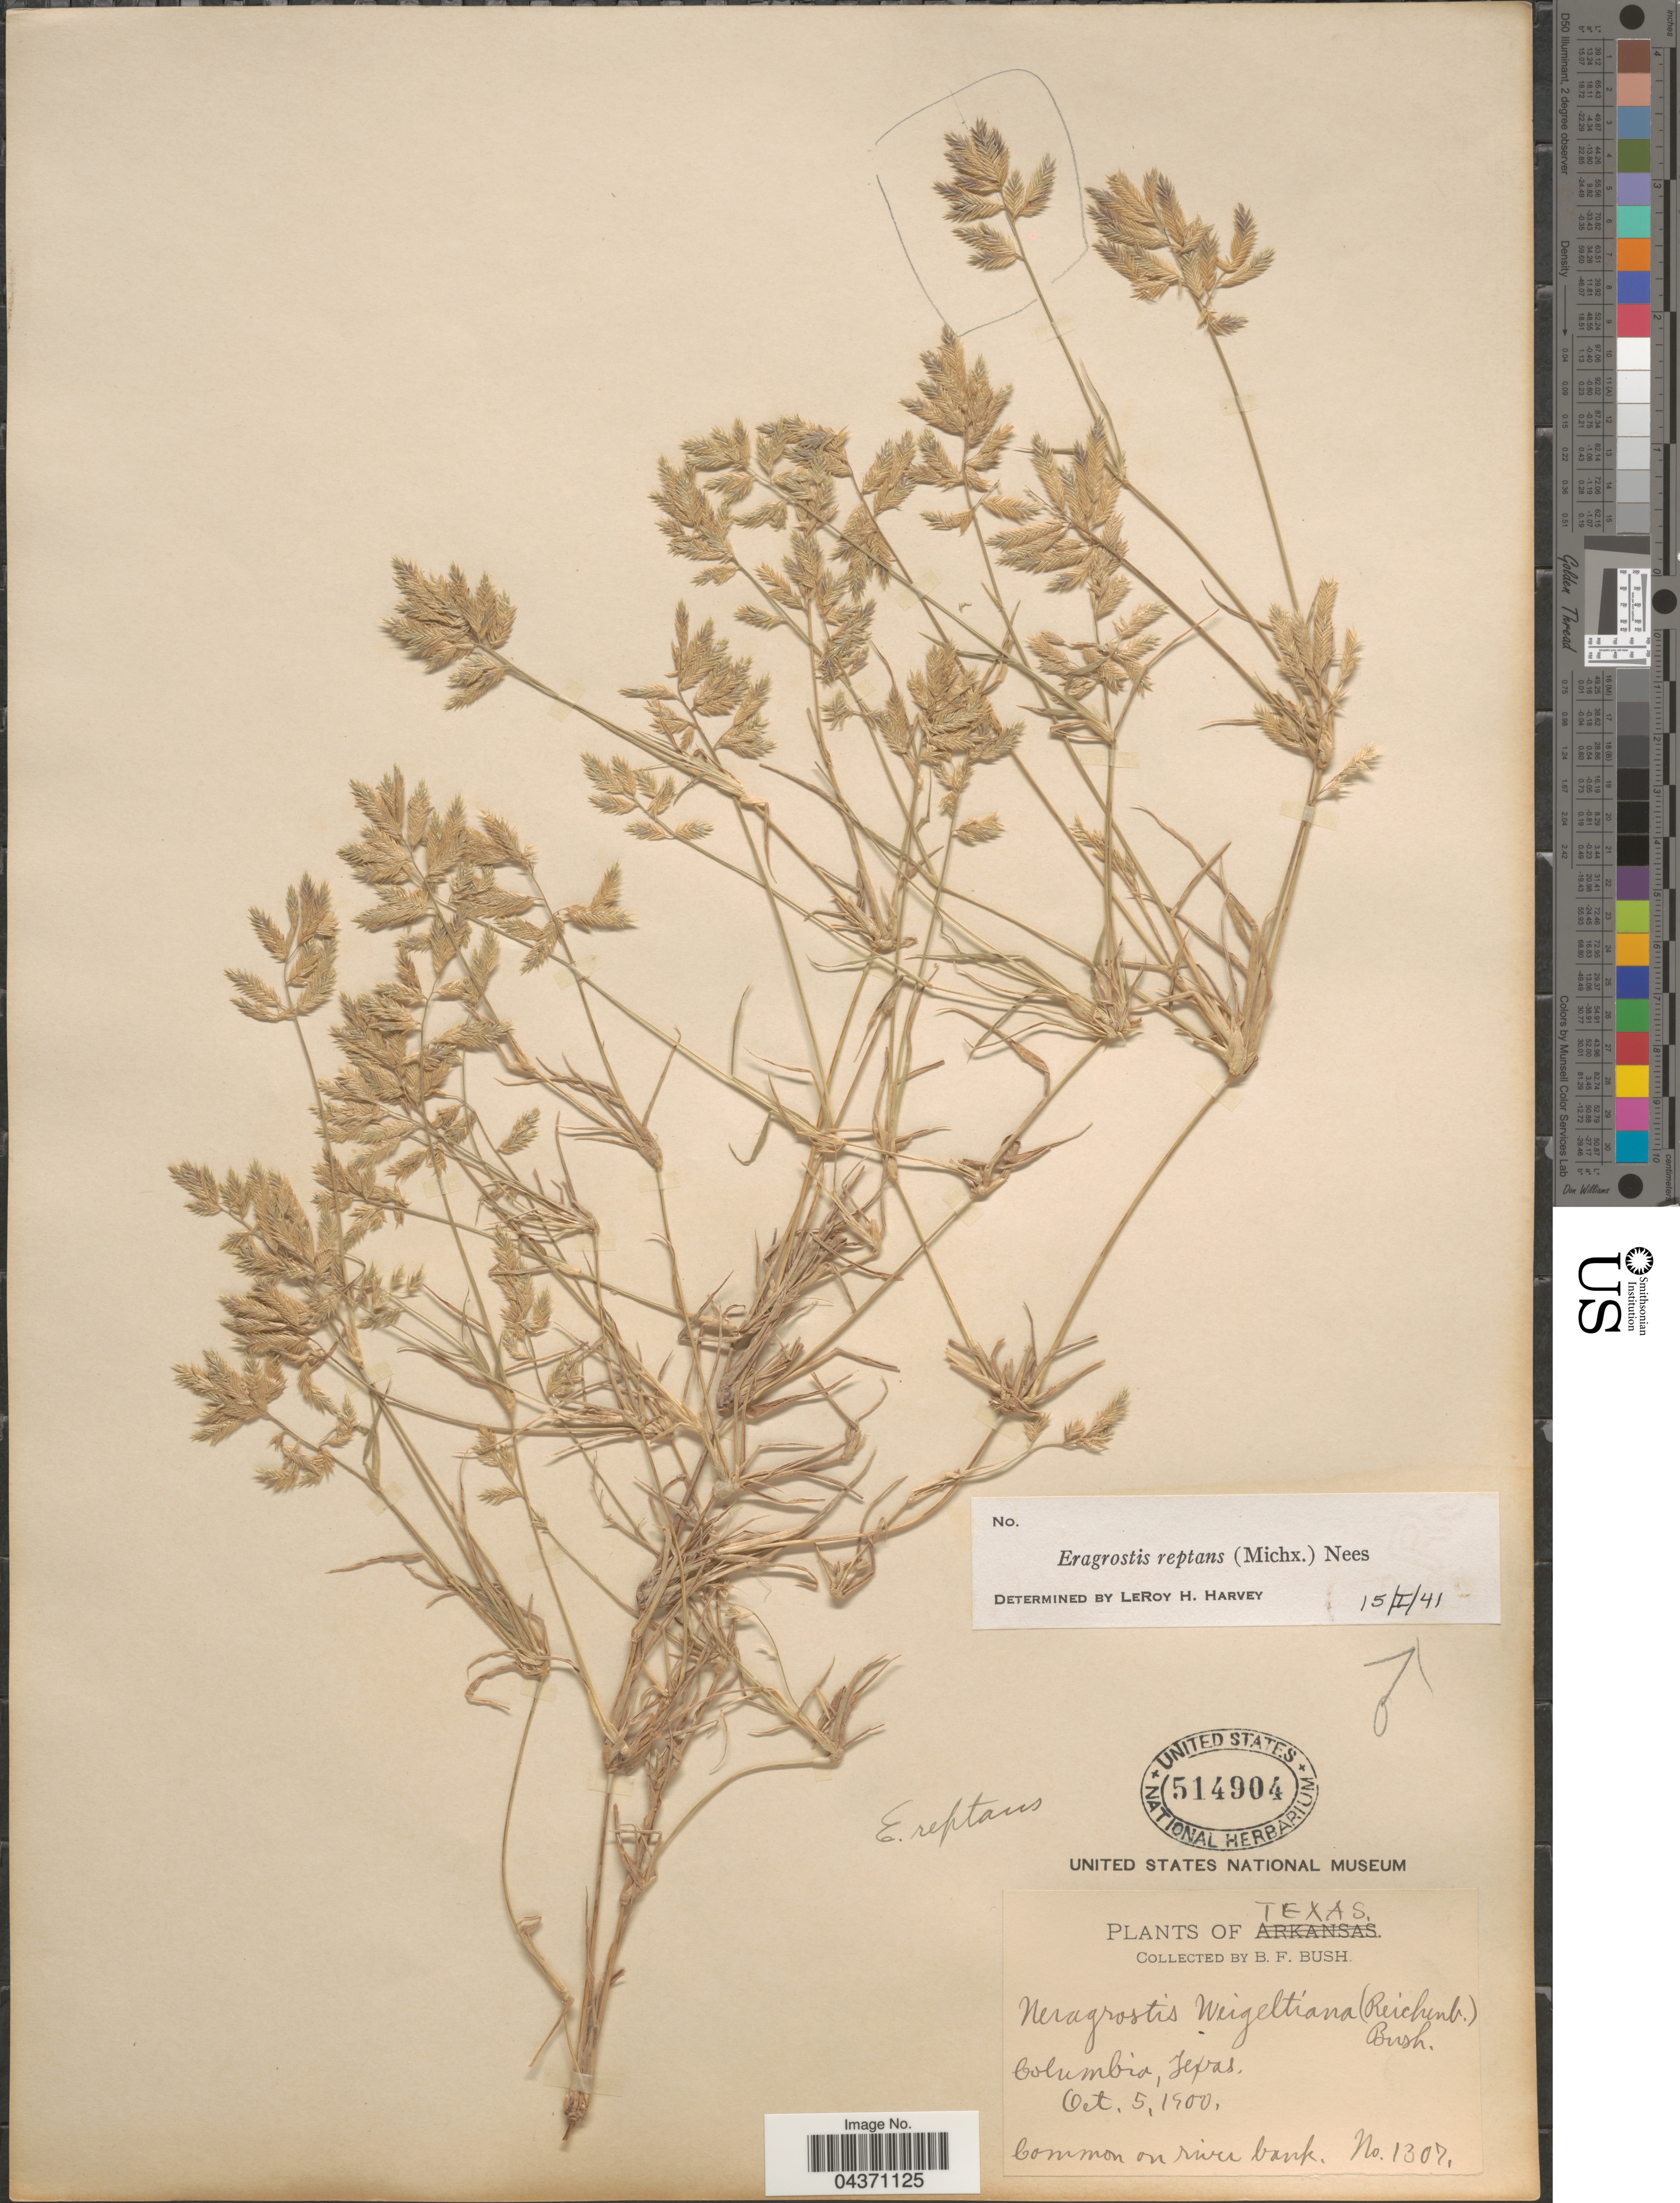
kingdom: Plantae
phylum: Tracheophyta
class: Liliopsida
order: Poales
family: Poaceae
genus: Eragrostis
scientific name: Eragrostis reptans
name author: (Michx.) Nees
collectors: B. F. Bush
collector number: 1307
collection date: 1900-10-05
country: United States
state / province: Texas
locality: Columbia. Common on river bank.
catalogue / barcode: US 514904